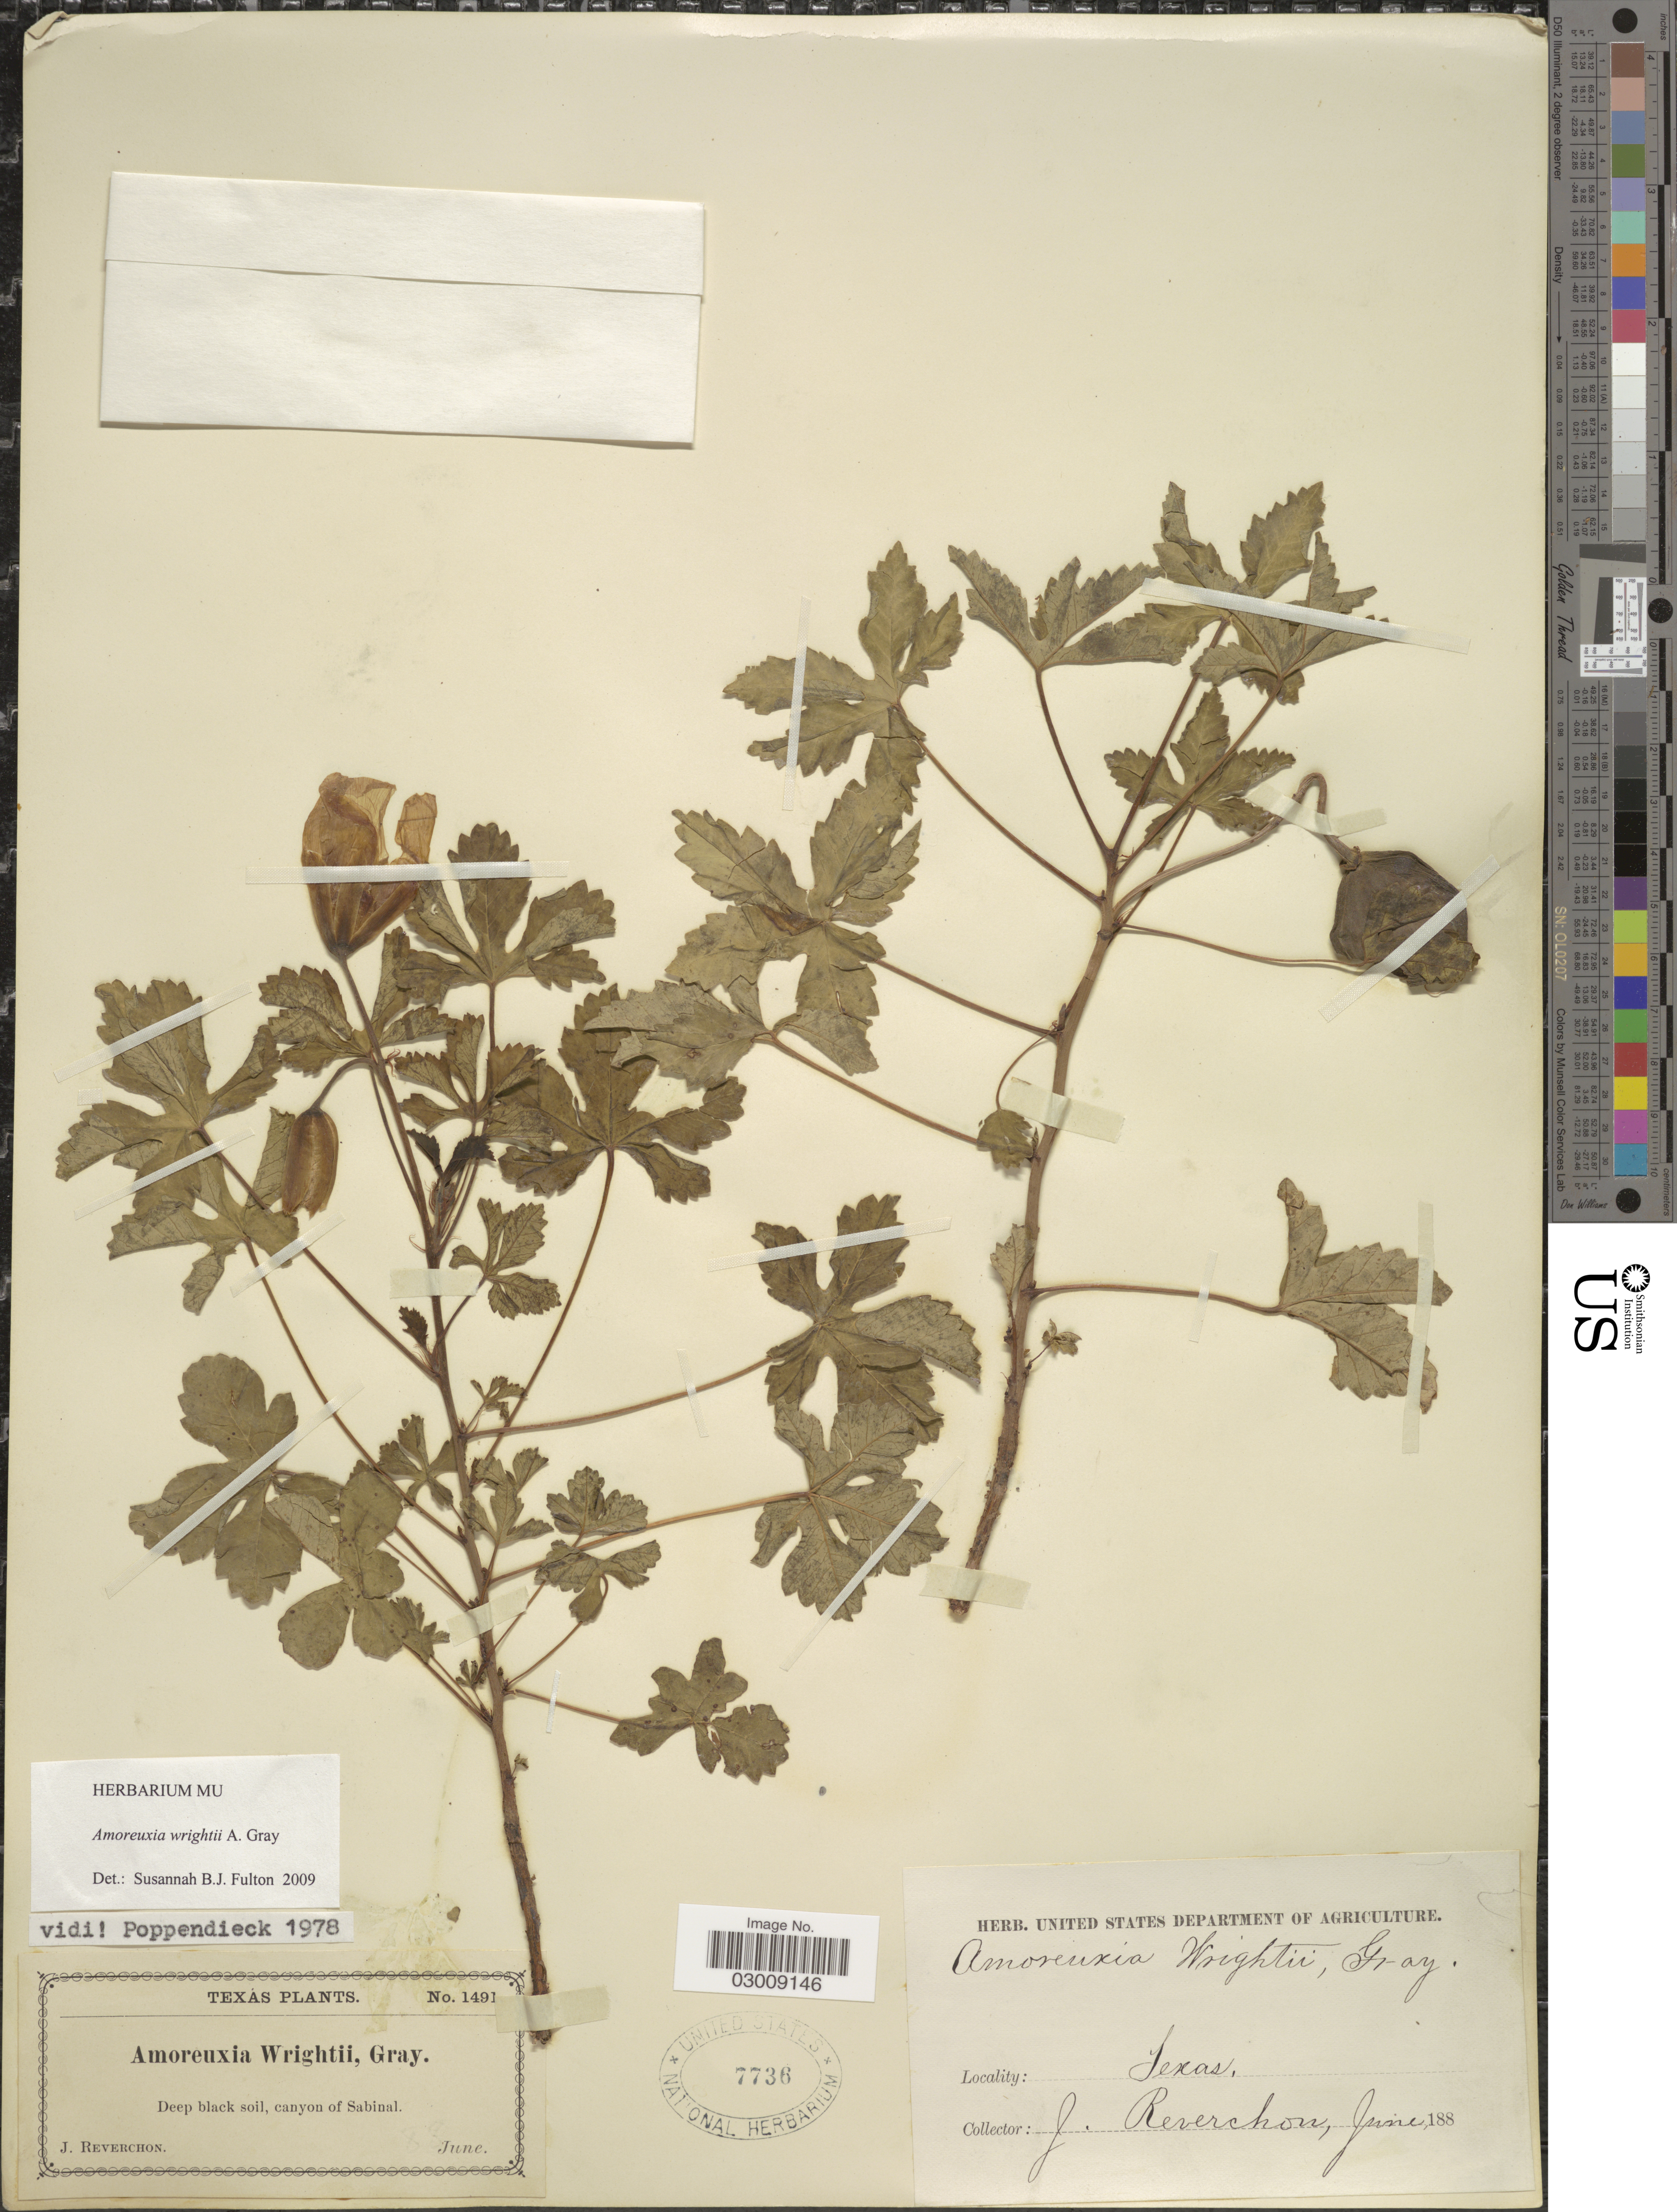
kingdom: Plantae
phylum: Tracheophyta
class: Magnoliopsida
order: Malvales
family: Cochlospermaceae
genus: Amoreuxia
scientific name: Amoreuxia wrightii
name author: A. Gray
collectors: J. Reverchon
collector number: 1491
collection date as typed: June 188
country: United States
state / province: Texas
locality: Canyon of Sabinal.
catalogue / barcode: US 7736